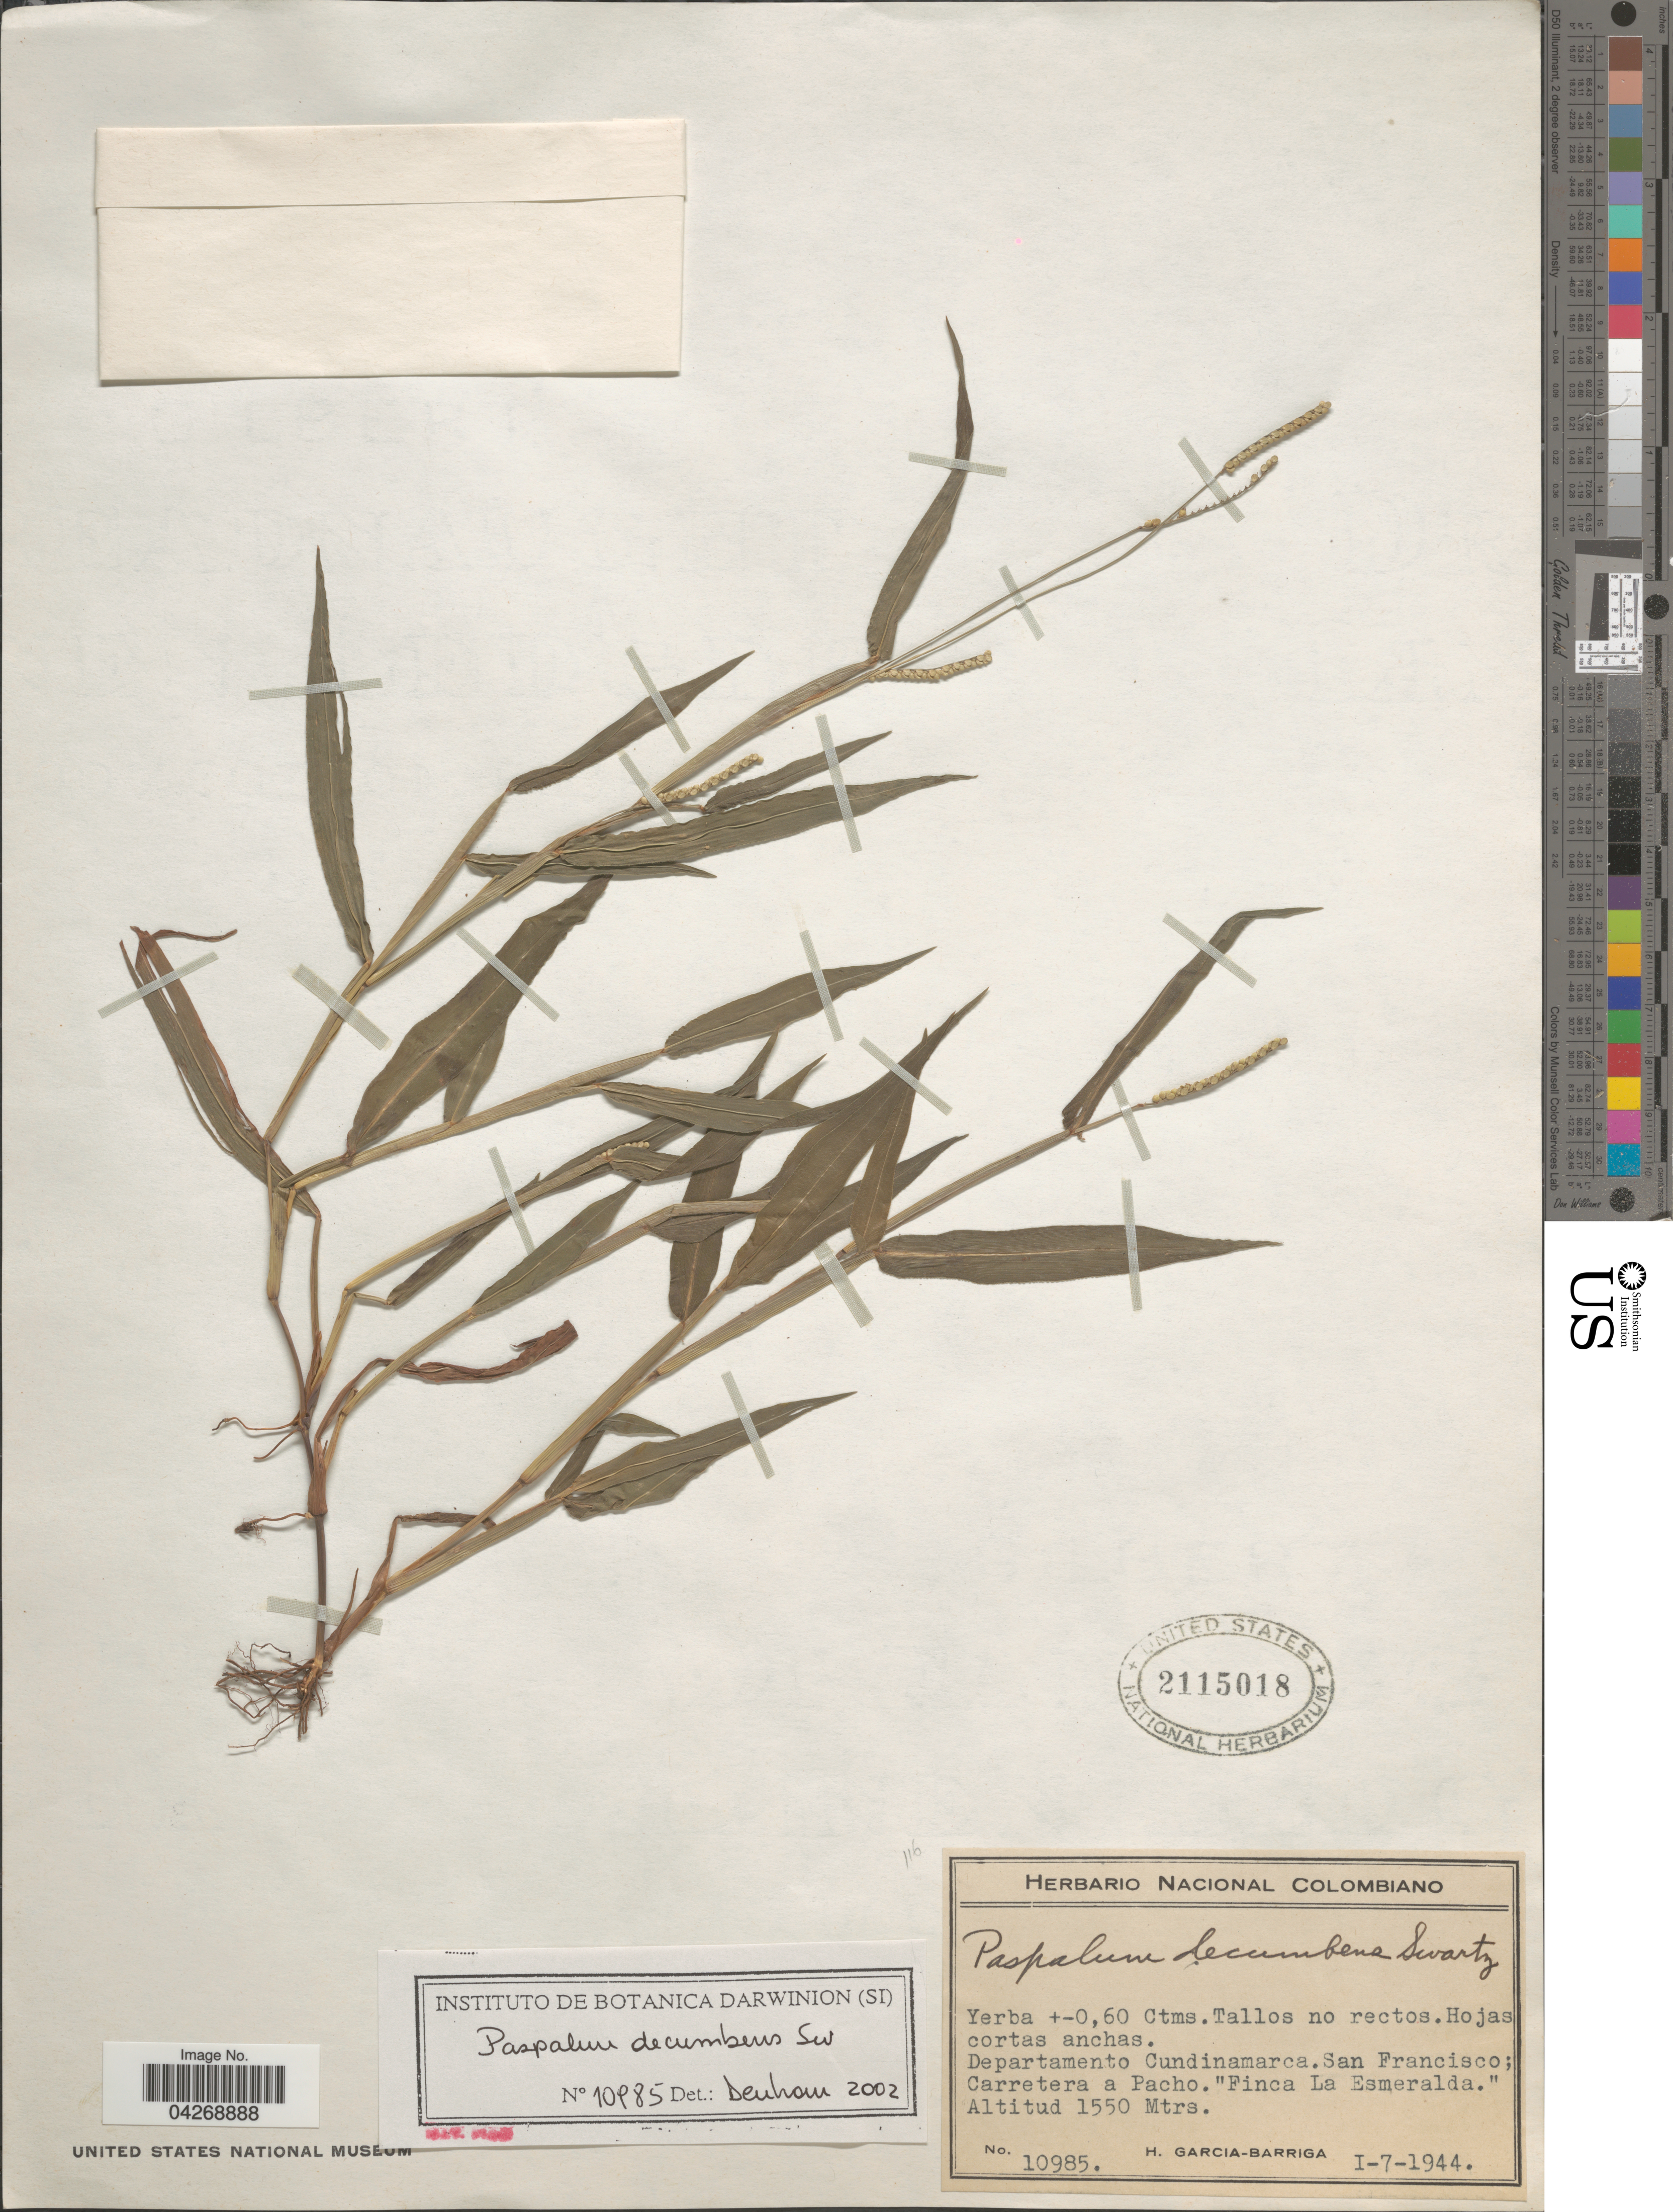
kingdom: Plantae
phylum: Tracheophyta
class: Liliopsida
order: Poales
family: Poaceae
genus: Paspalum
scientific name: Paspalum decumbens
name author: Sw.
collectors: H. García Barriga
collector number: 10985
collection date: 1944-07-01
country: Colombia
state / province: Cundinamarca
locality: Departamento Cundinamarca. San Francisco; Carretera a Pacho. "Finca La Esmeralda."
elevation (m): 1550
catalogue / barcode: US 2115018